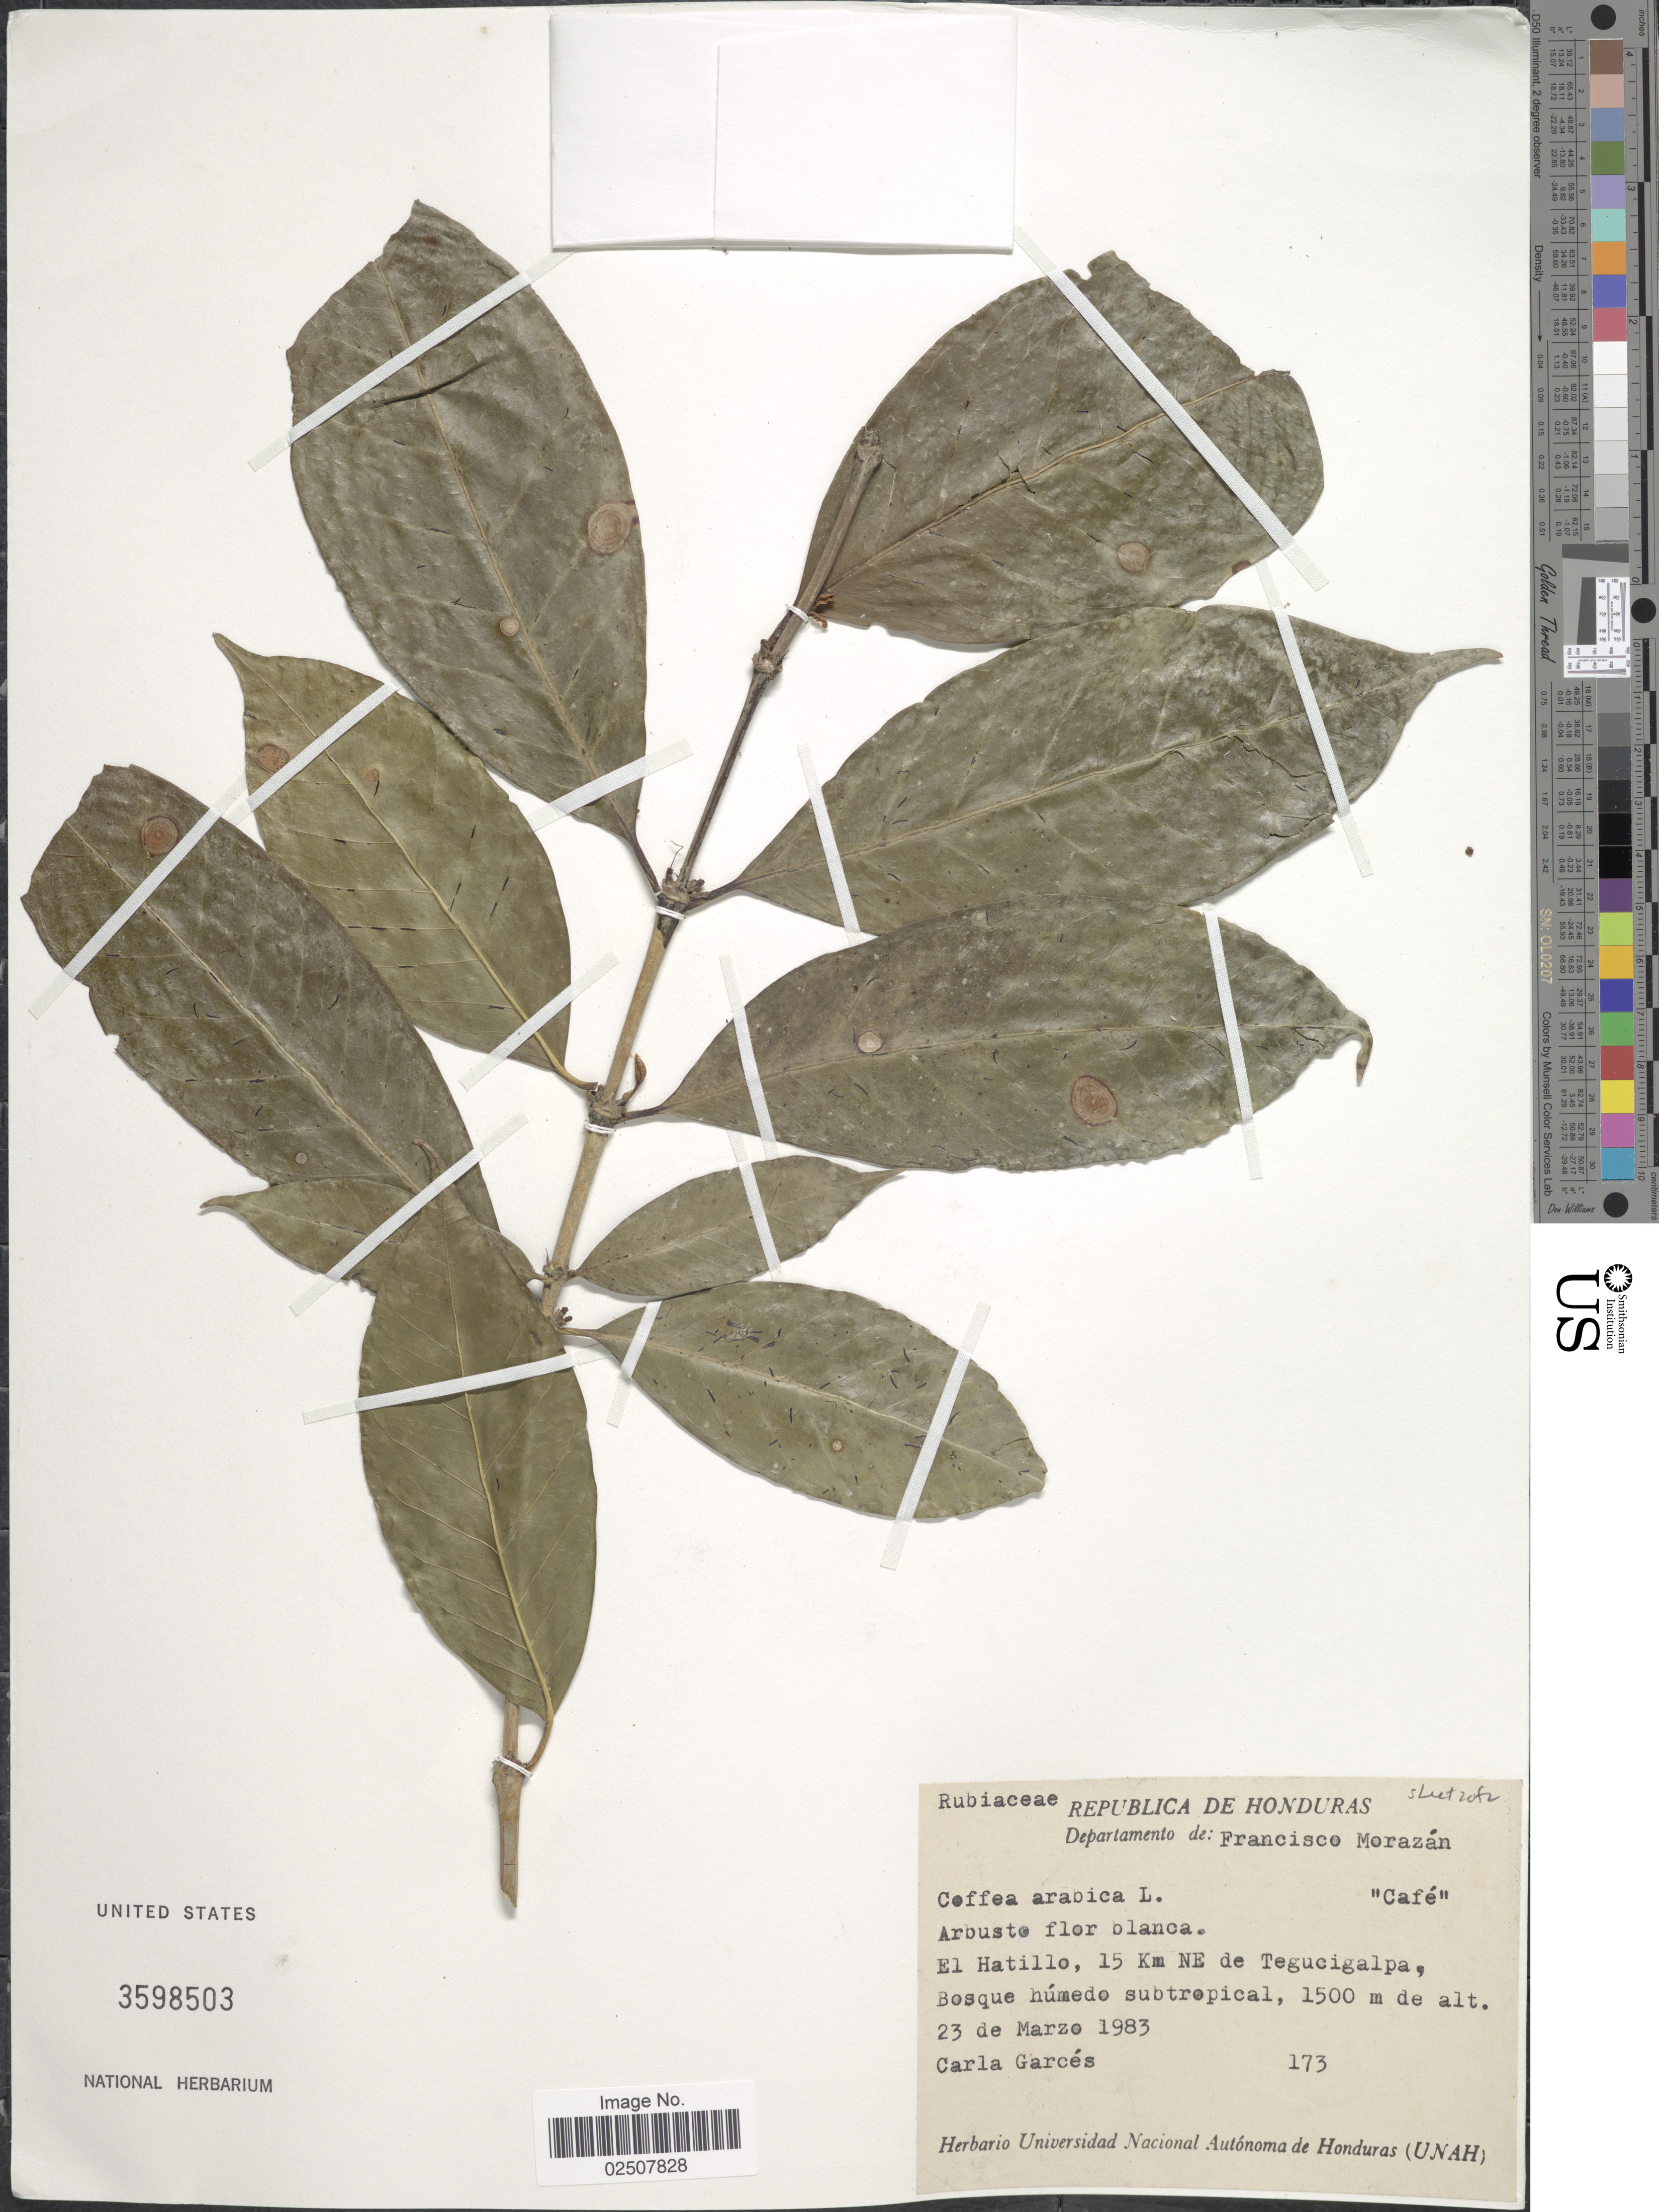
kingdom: Plantae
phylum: Tracheophyta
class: Magnoliopsida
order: Gentianales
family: Rubiaceae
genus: Coffea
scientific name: Coffea arabica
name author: L.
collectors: C. Garces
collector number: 173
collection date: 1983-03-23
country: Honduras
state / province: Fco. Morazán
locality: Departamento de: Francisco Morazán, El Hatillo, 15 Km NE de Tegucigalpa, Bosque húmedo subtropical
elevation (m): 1500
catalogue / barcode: US 3598503